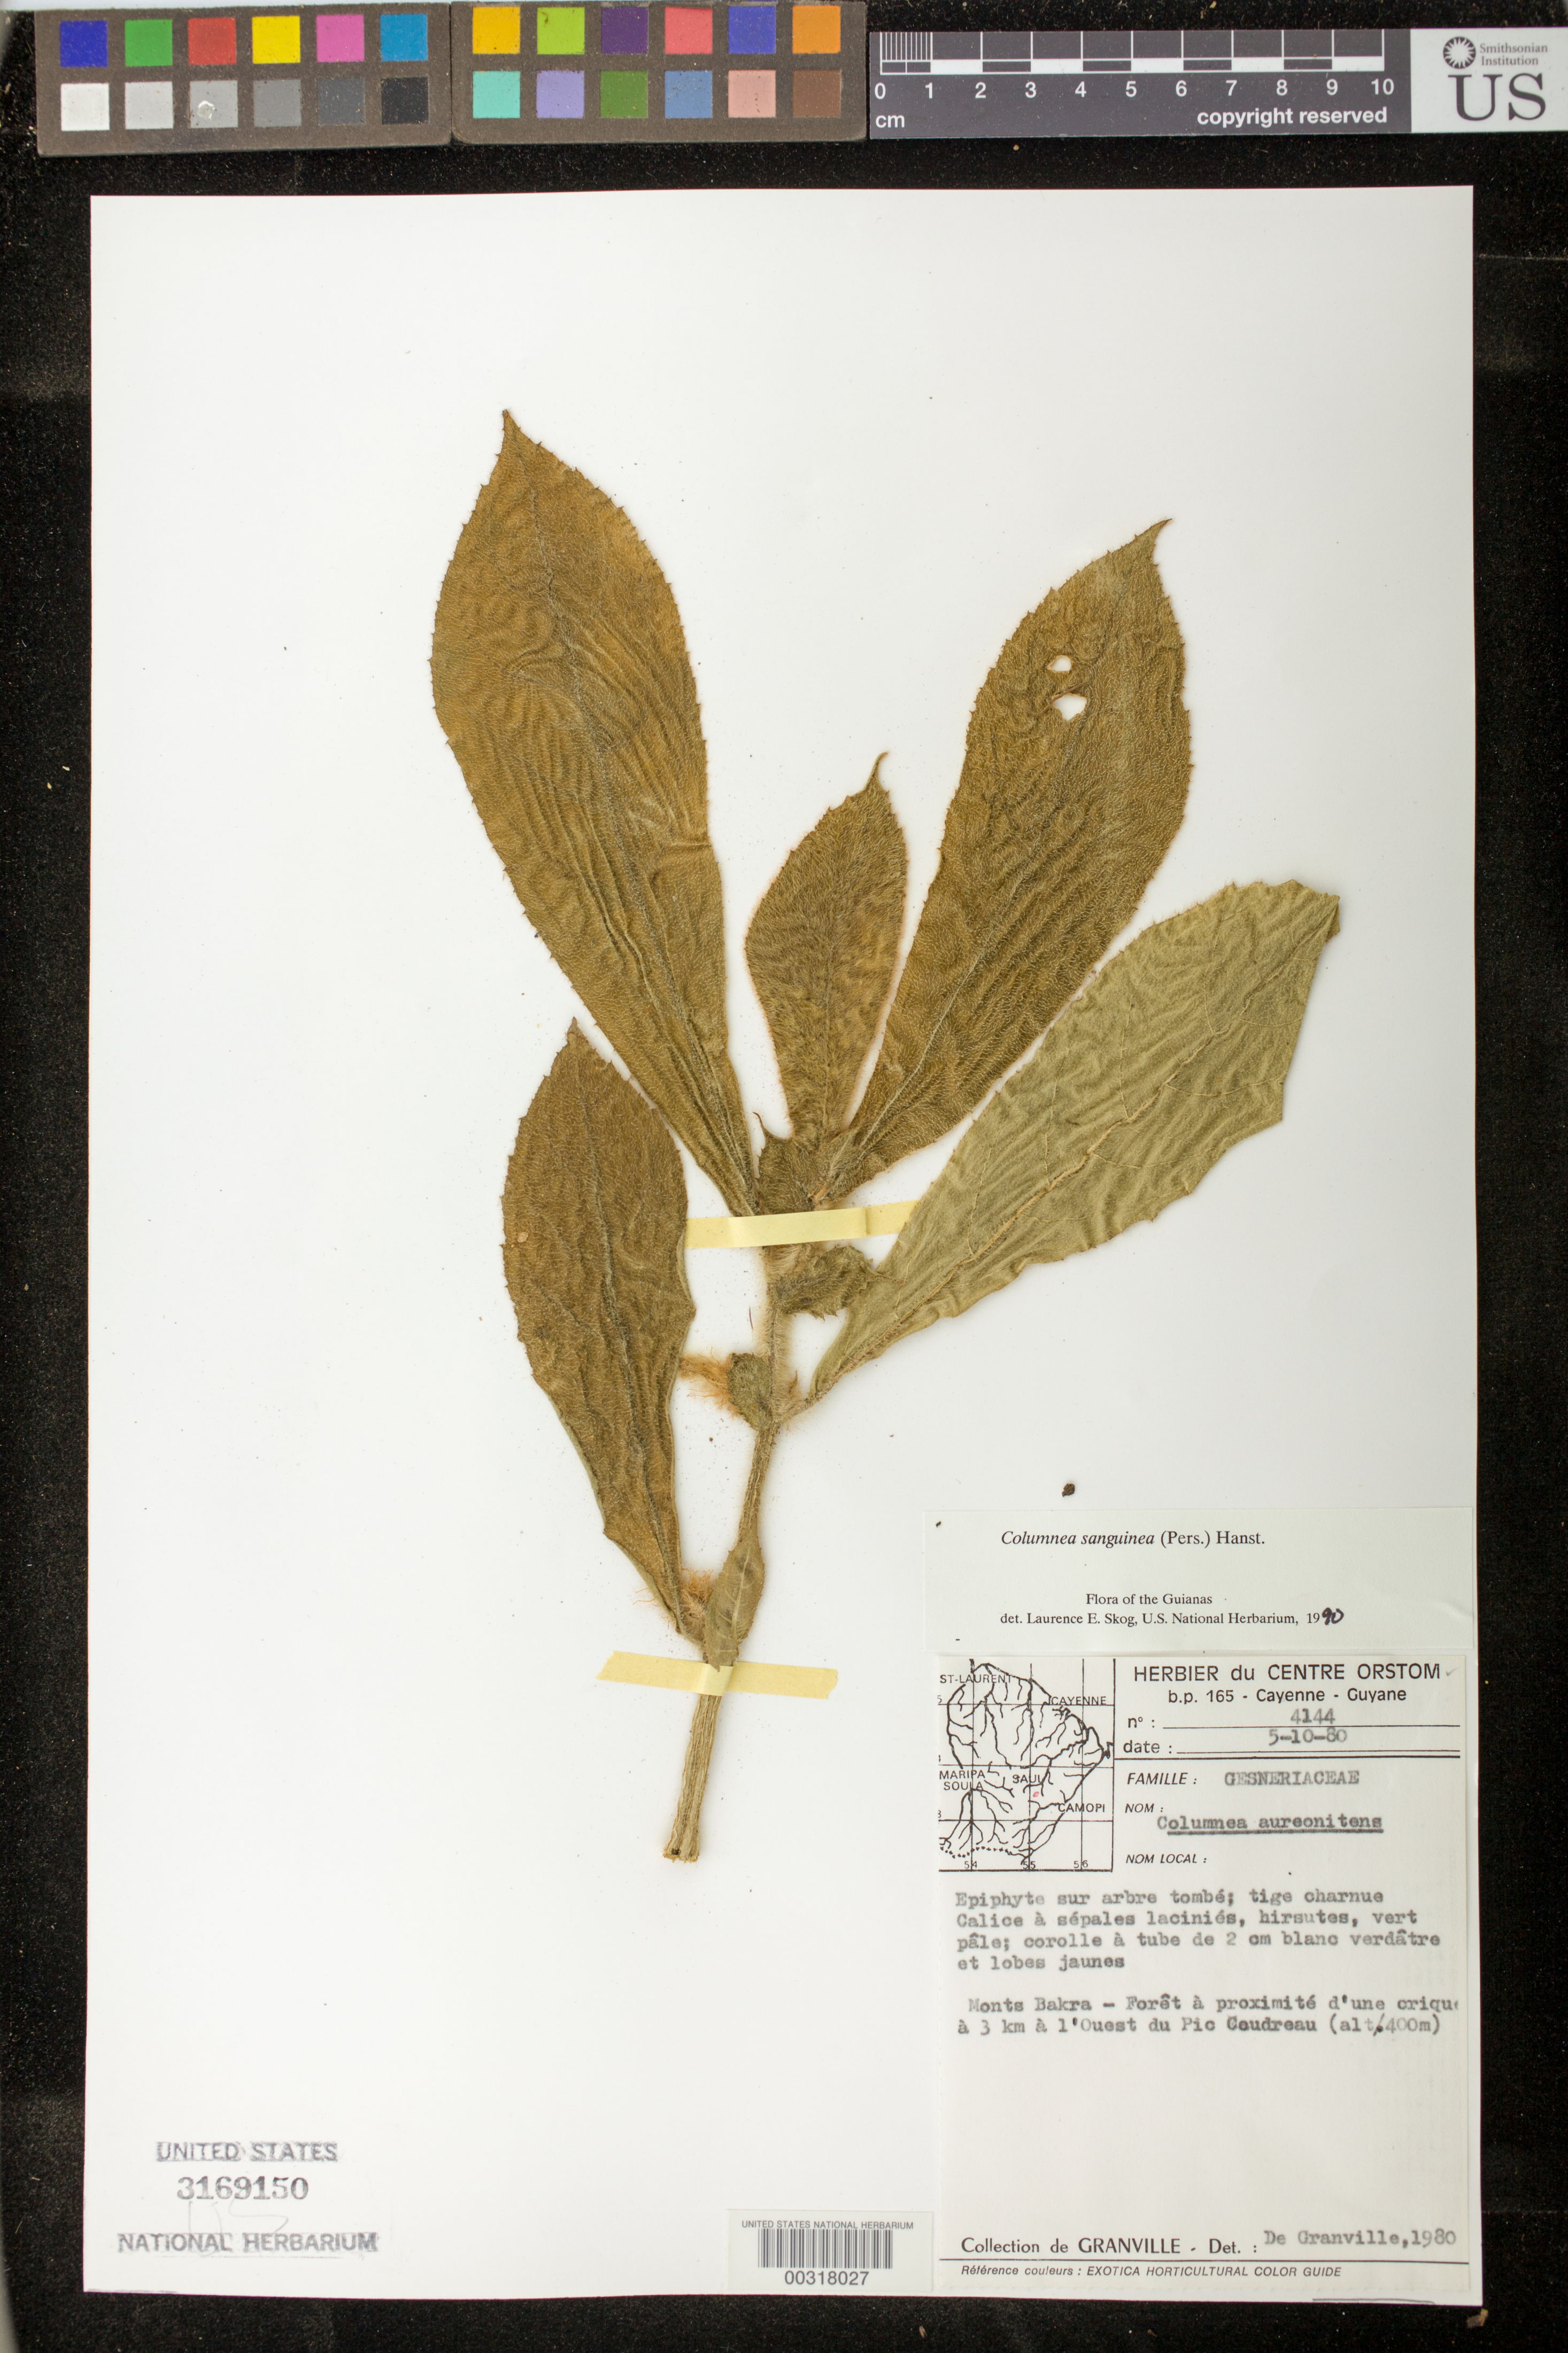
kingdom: Plantae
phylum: Tracheophyta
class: Magnoliopsida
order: Lamiales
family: Gesneriaceae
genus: Columnea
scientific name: Columnea sanguinea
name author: (Pers.) Hanst.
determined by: Skog, Laurence E.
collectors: J.-J. de Granville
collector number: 4144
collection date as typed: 05 Oct 1980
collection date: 1980-10-05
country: French Guiana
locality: Monts Bakra, à l'Ouest du Pic Coudreau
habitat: Forêt à proximité d'une crique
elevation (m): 400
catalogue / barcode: US 3169150